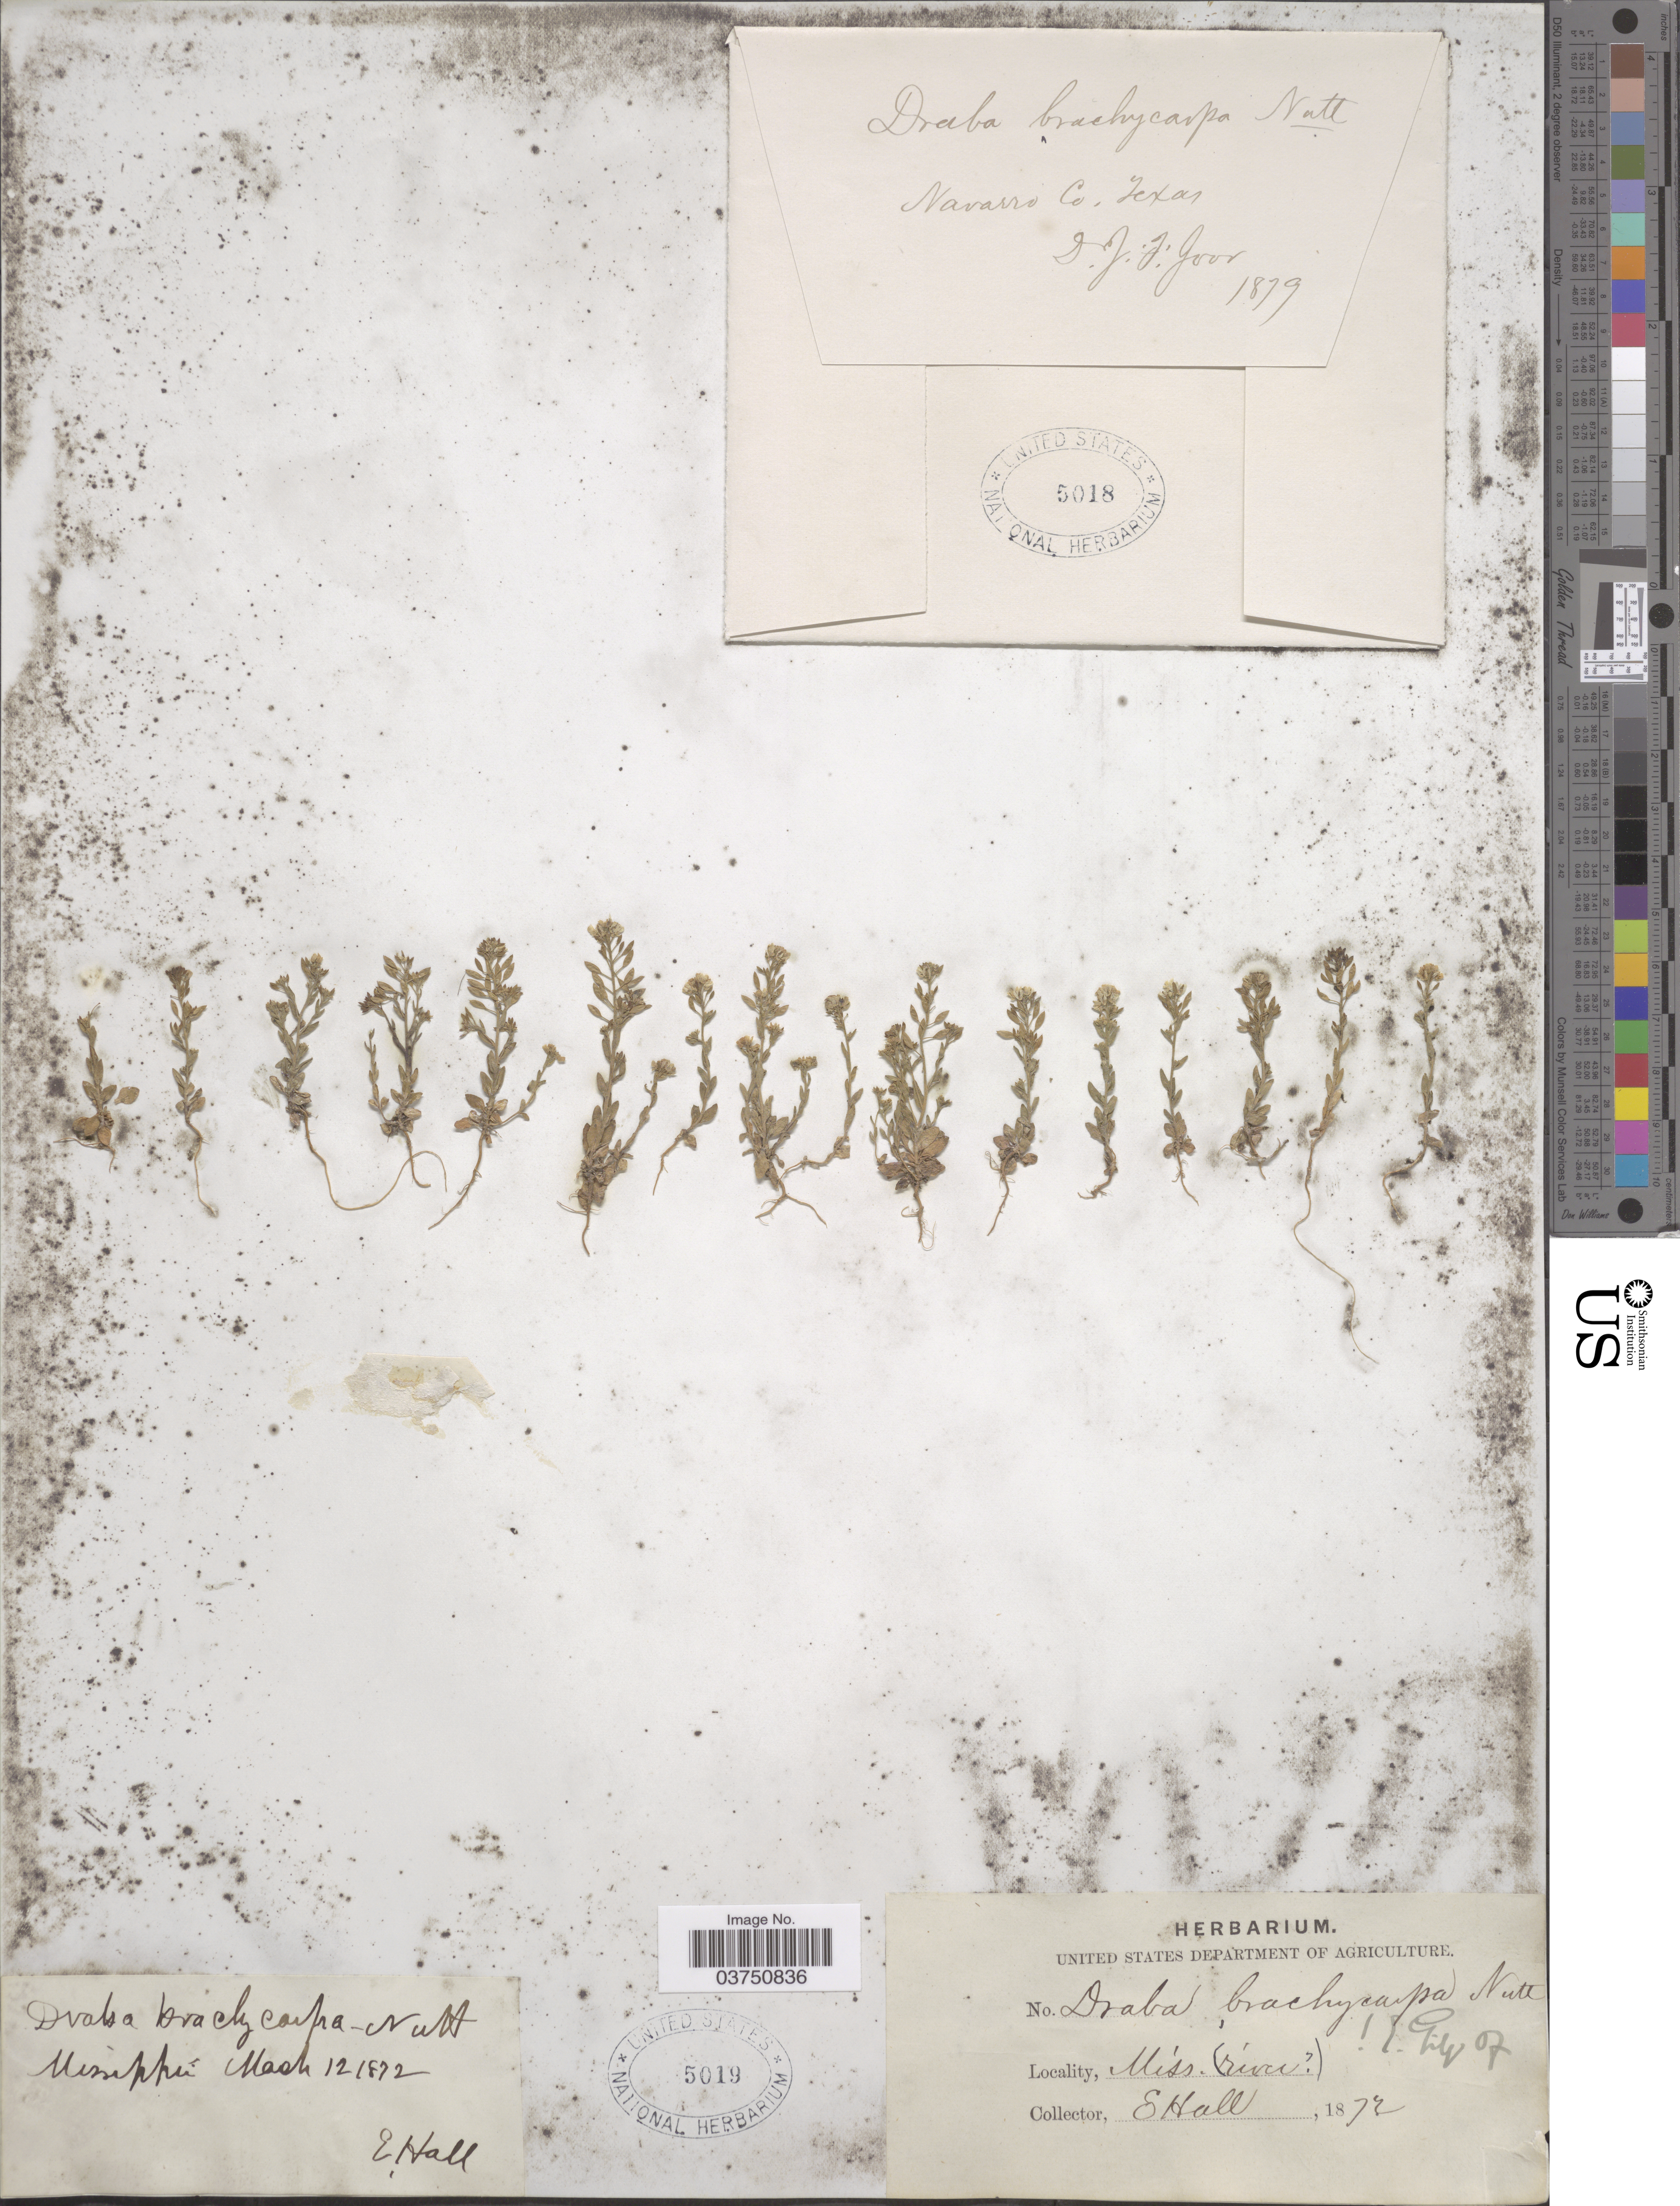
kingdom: Plantae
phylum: Tracheophyta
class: Magnoliopsida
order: Brassicales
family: Brassicaceae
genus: Draba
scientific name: Draba brachycarpa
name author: (Nutt.) Torr. & A. Gray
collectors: E. Hall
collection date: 1872-03-12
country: United States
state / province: Mississippi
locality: Miss. (river [unsure placement]).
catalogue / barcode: US 5019-2